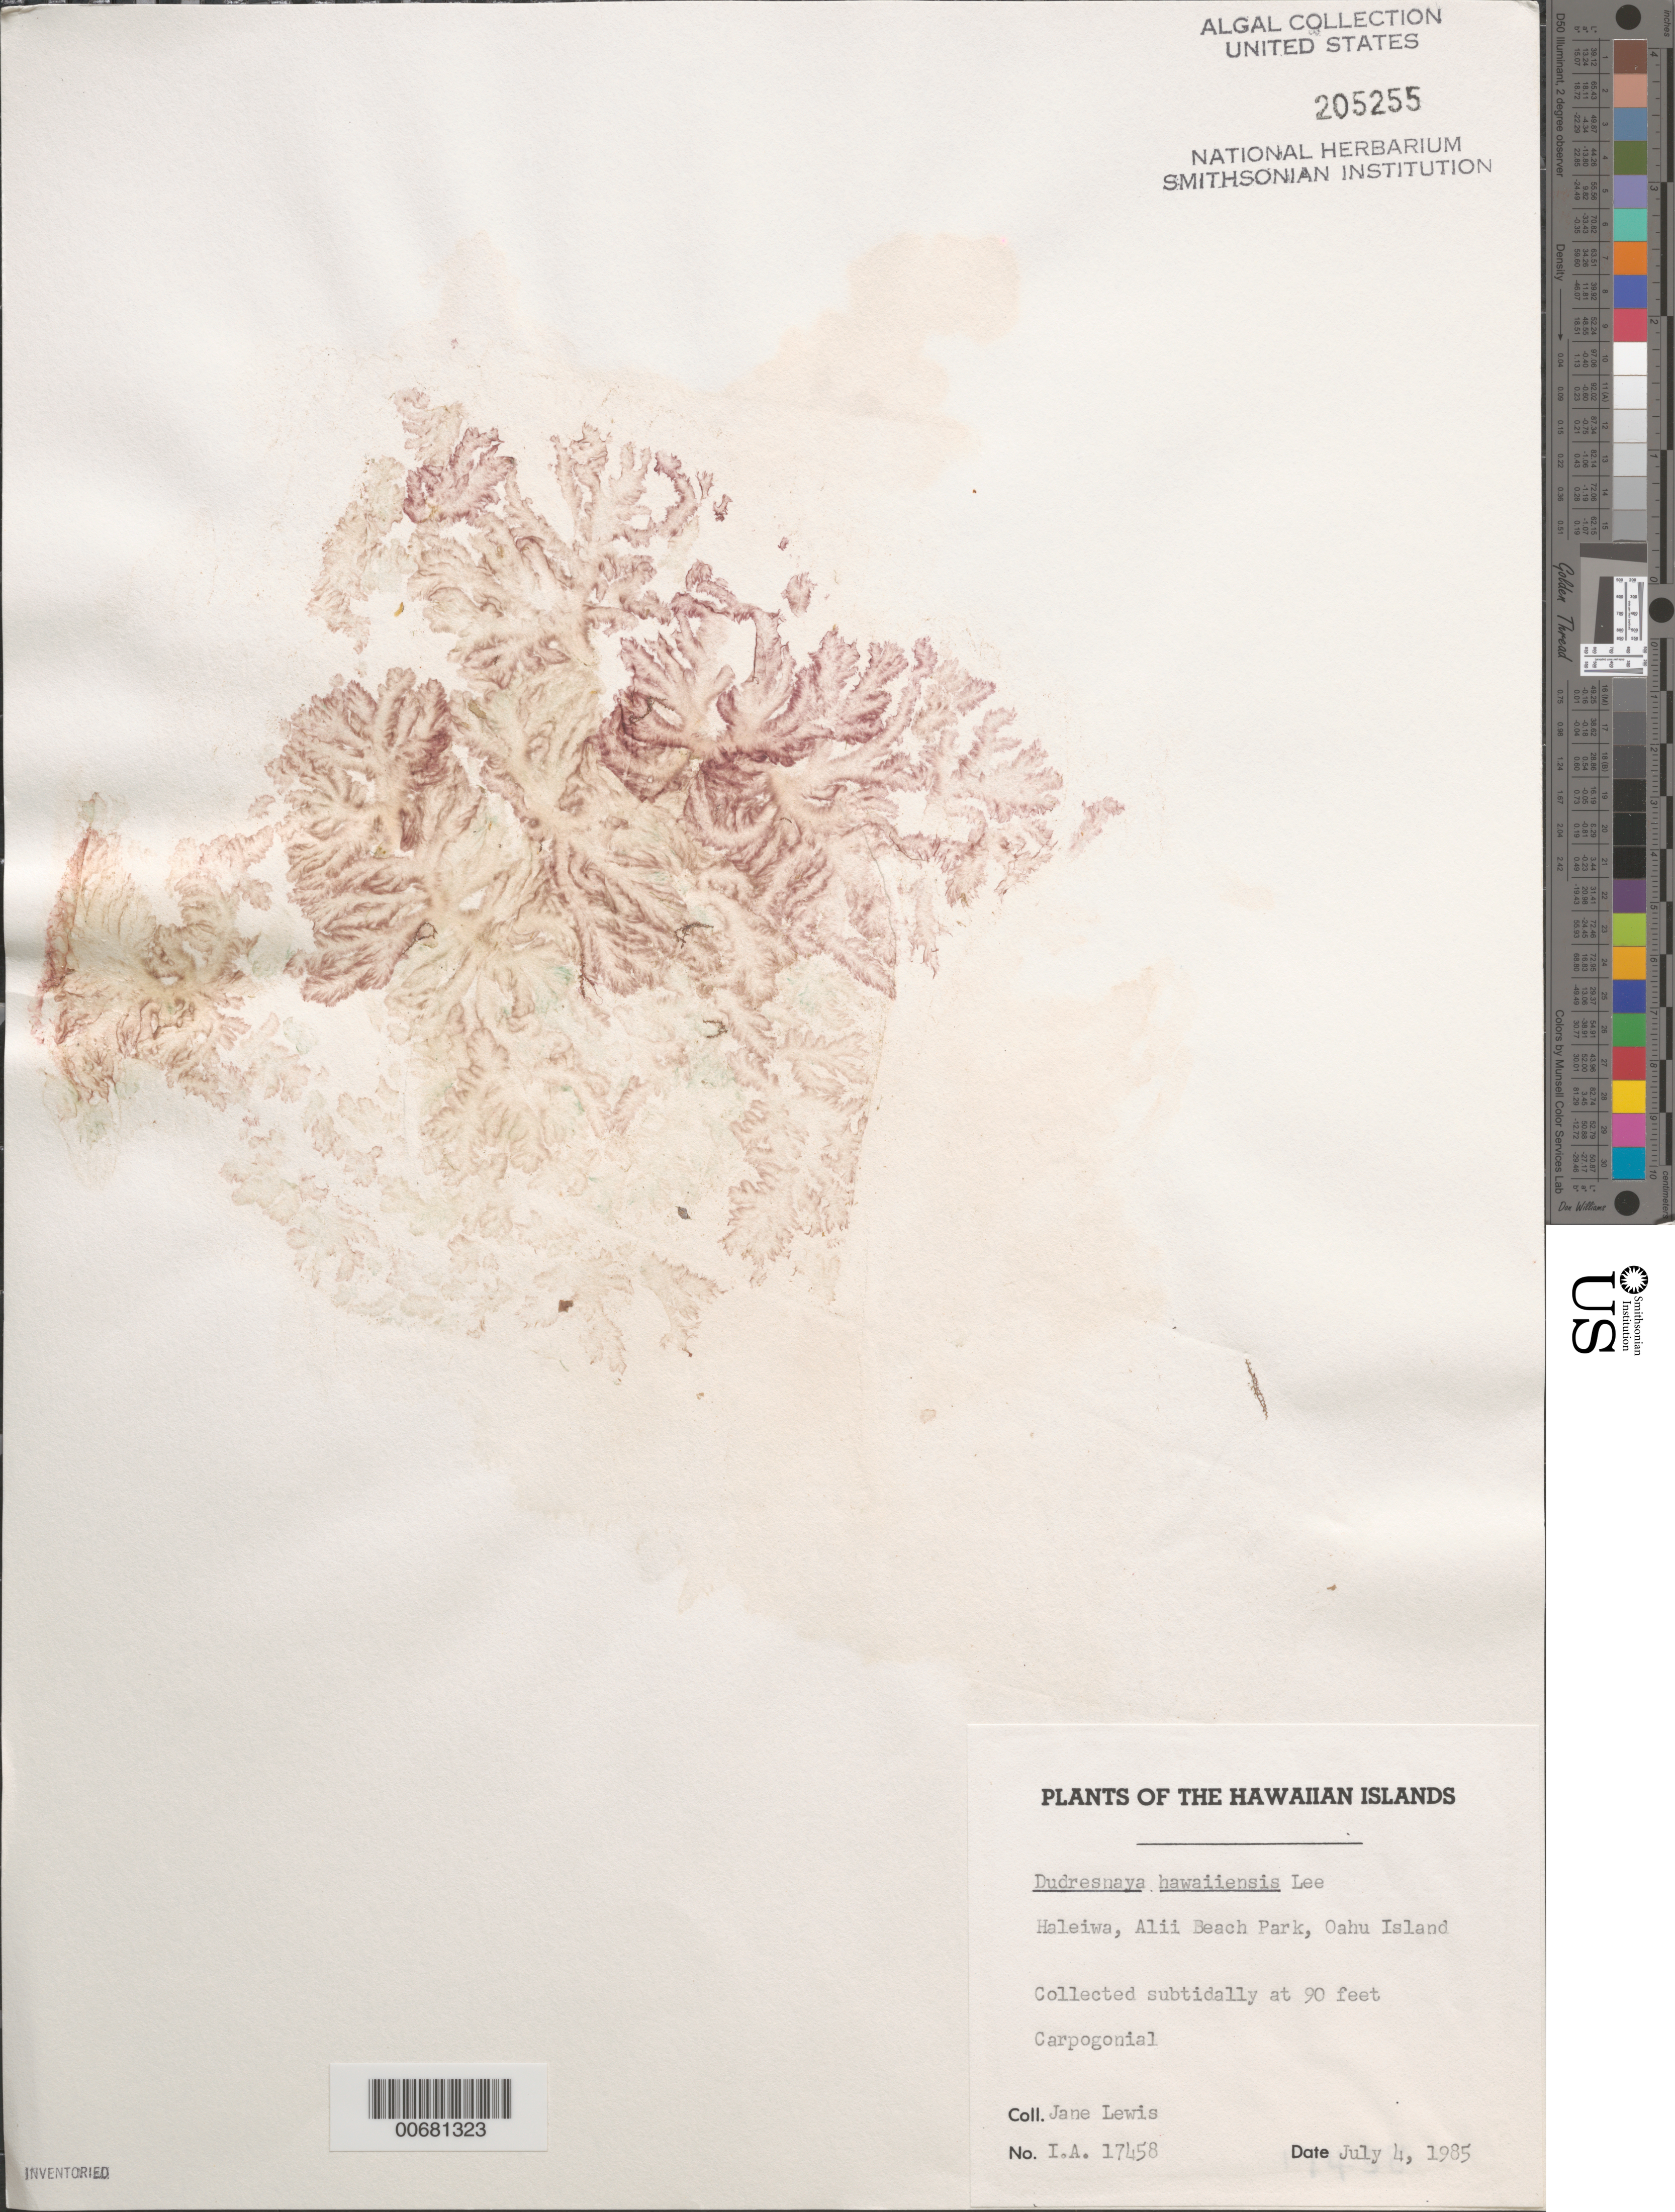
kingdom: Plantae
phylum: Rhodophyta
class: Florideophyceae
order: Gigartinales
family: Dumontiaceae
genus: Dudresnaya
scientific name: Dudresnaya hawaiiensis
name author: R.K.S. Lee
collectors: J. Lewis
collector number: IAA 17458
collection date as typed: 04 Jul 1985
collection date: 1985-07-04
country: United States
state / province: Hawaii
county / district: Honolulu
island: Oahu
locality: Alii Beach Park, Haleiwa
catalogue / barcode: US 205255